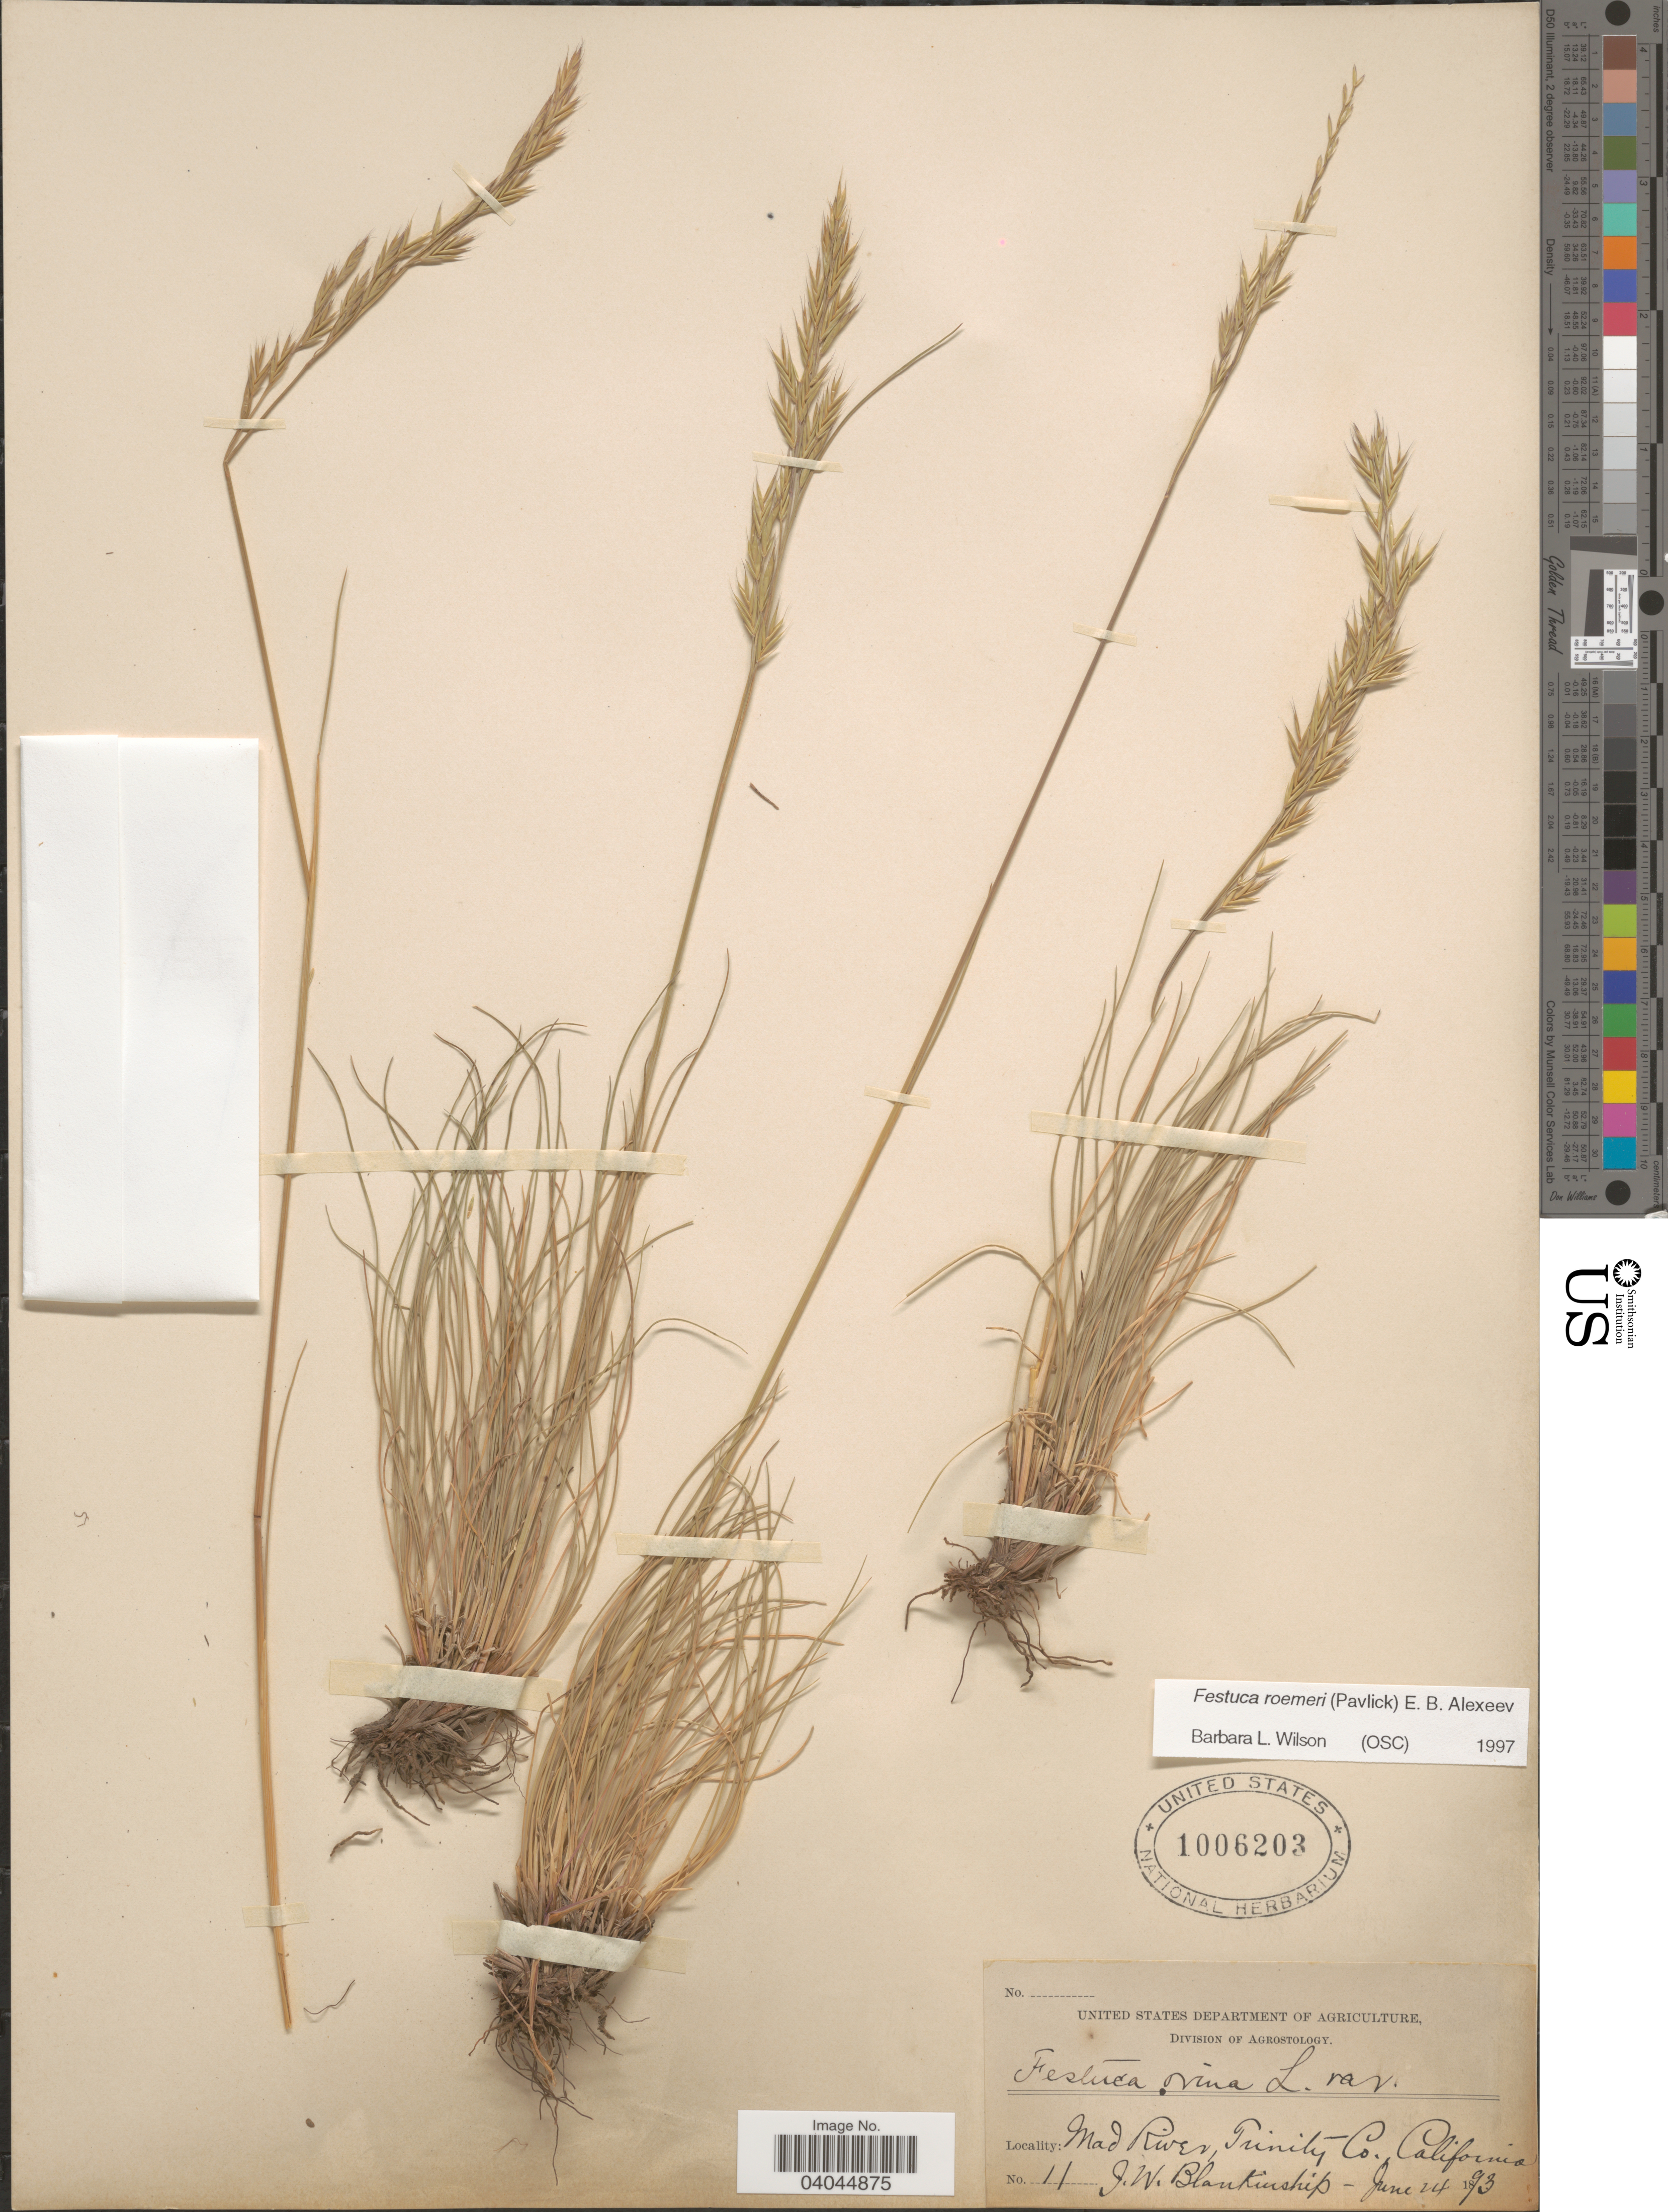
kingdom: Plantae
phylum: Tracheophyta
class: Liliopsida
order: Poales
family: Poaceae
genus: Festuca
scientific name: Festuca roemeri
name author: (Pavlick) E.B. Alexeev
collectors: J. W. Blankinship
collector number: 11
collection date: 1893-06-24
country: United States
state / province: California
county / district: Trinity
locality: Mad River, Trinity Co.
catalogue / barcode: US 1006203